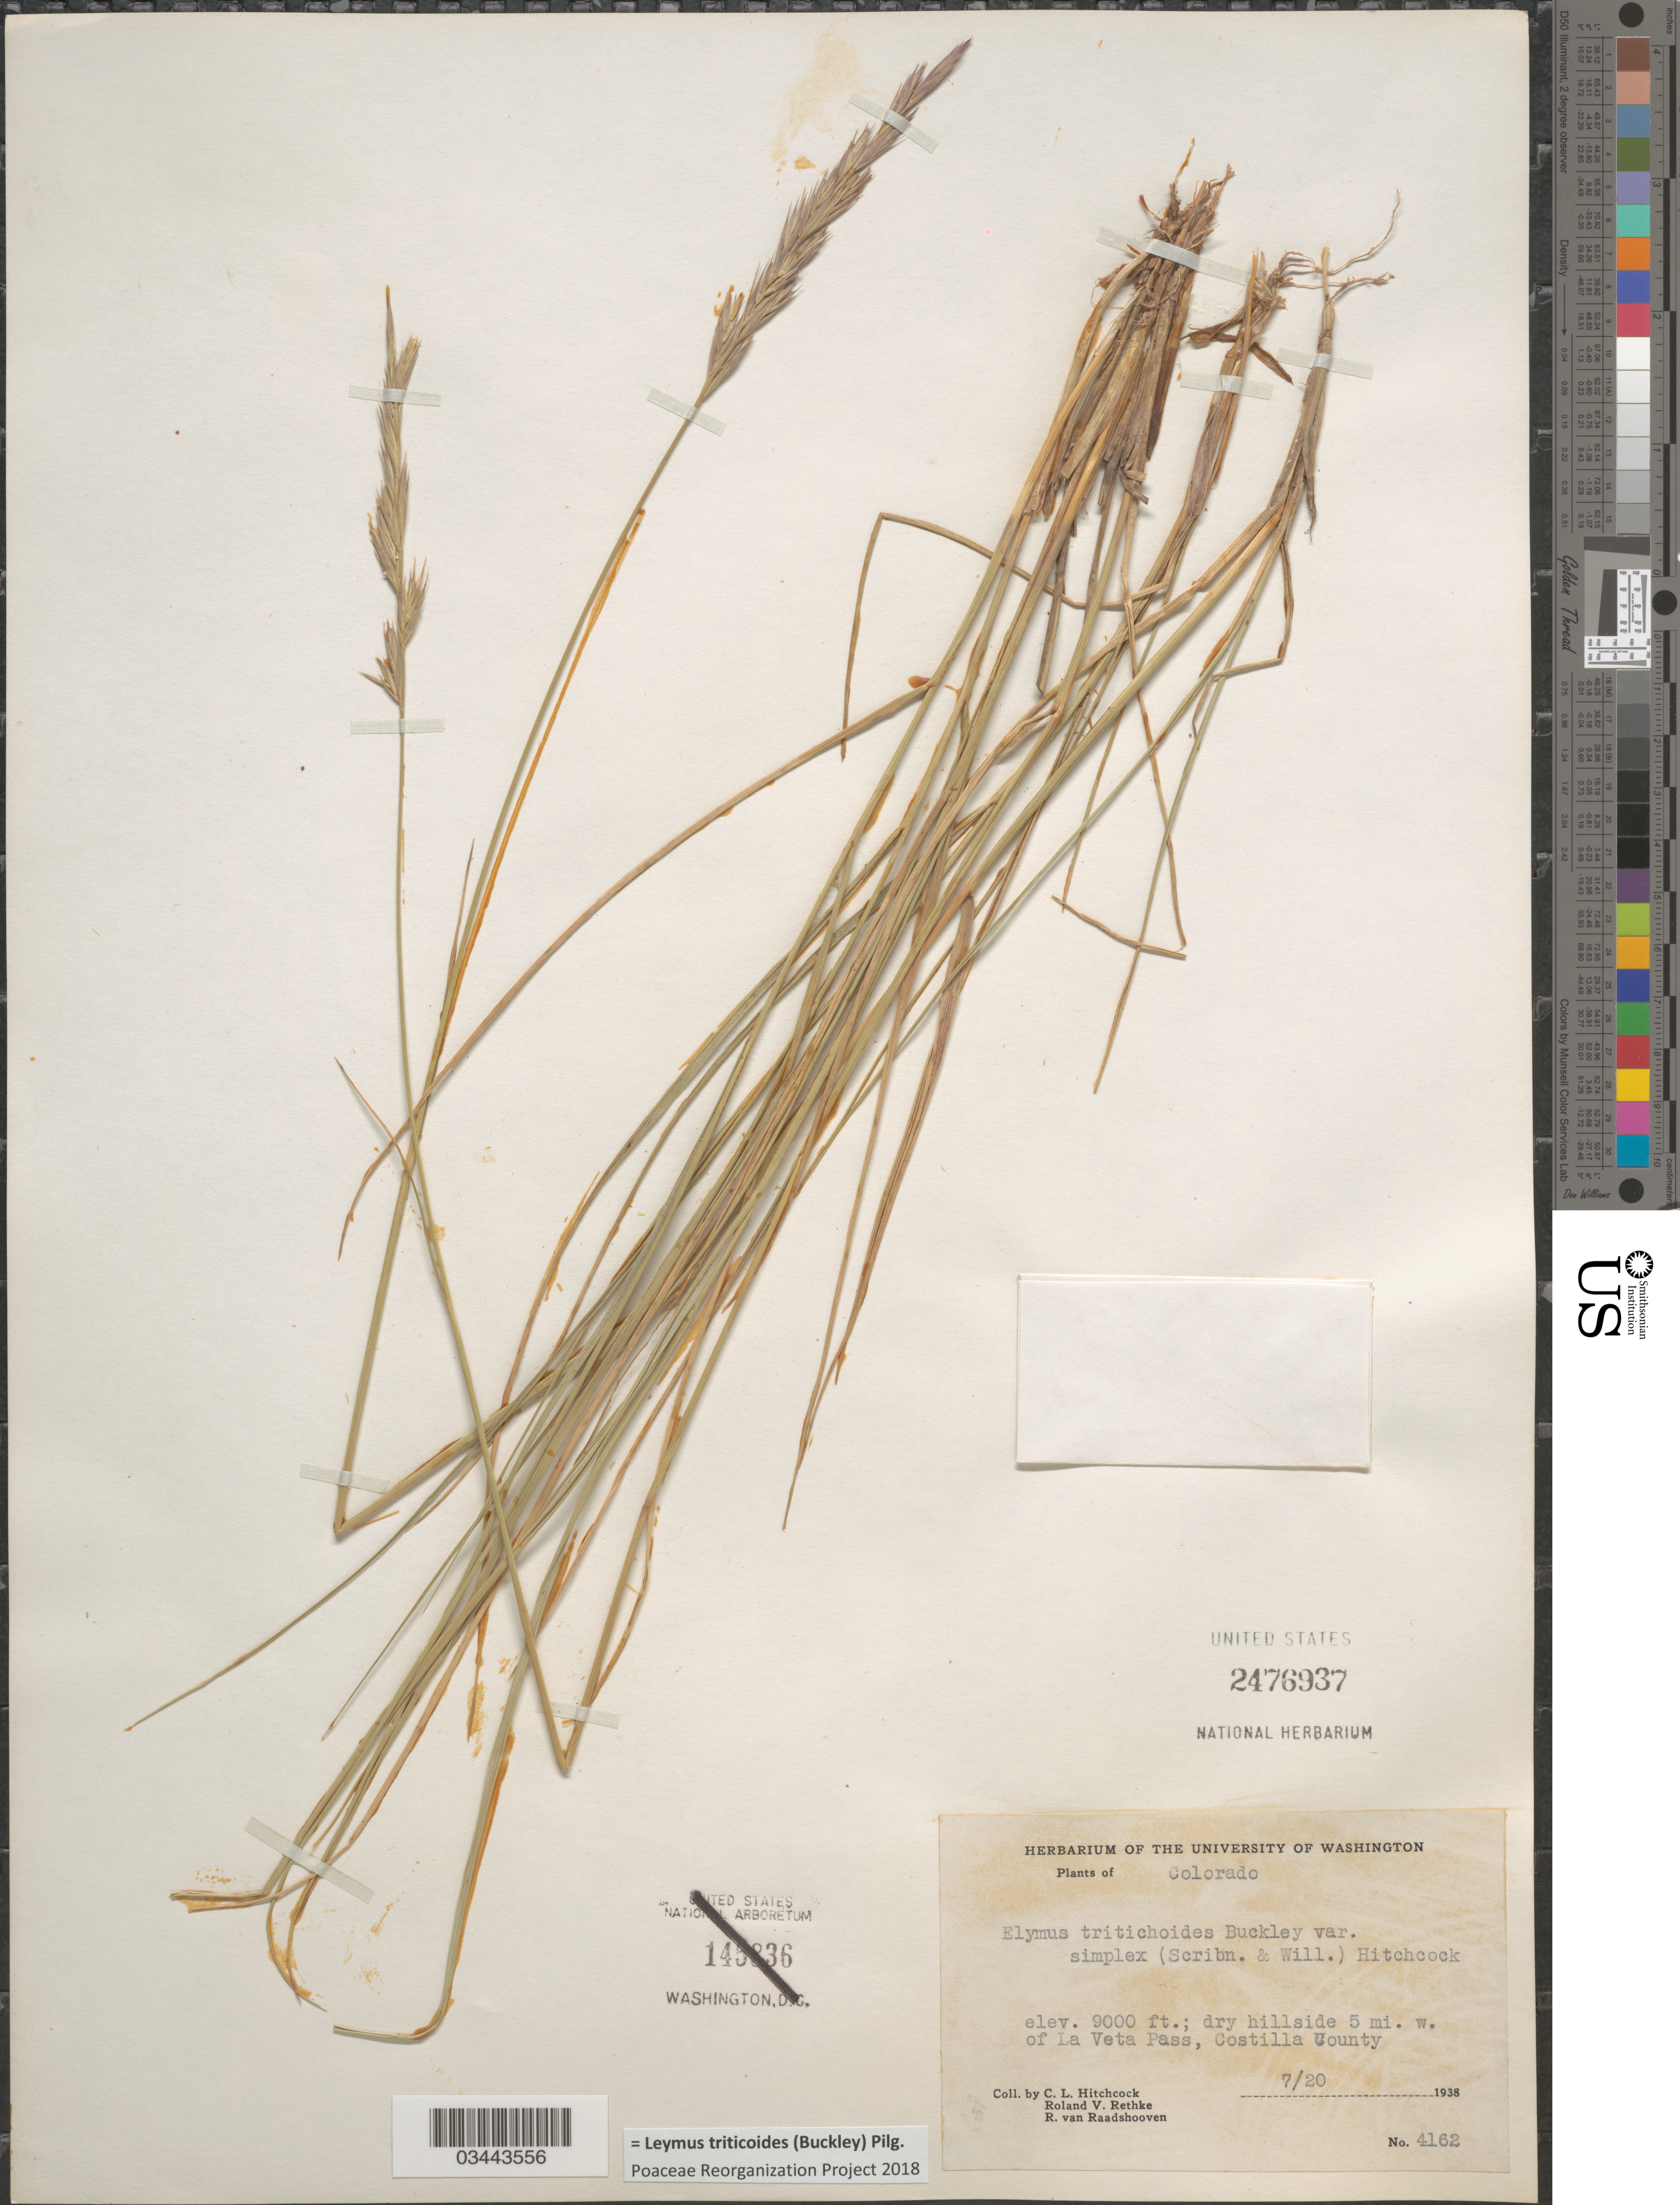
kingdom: Plantae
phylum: Tracheophyta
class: Liliopsida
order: Poales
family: Poaceae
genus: Leymus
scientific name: Leymus triticoides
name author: (Buckley) Pilg.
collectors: C. L. Hitchcock, R. Rethke & R. Raadshooven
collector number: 4162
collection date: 1938-07-20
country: United States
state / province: Colorado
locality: Dry hillside 5 mi. w. of La Veta Pass. Costilla County.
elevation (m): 2743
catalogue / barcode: US 2476937